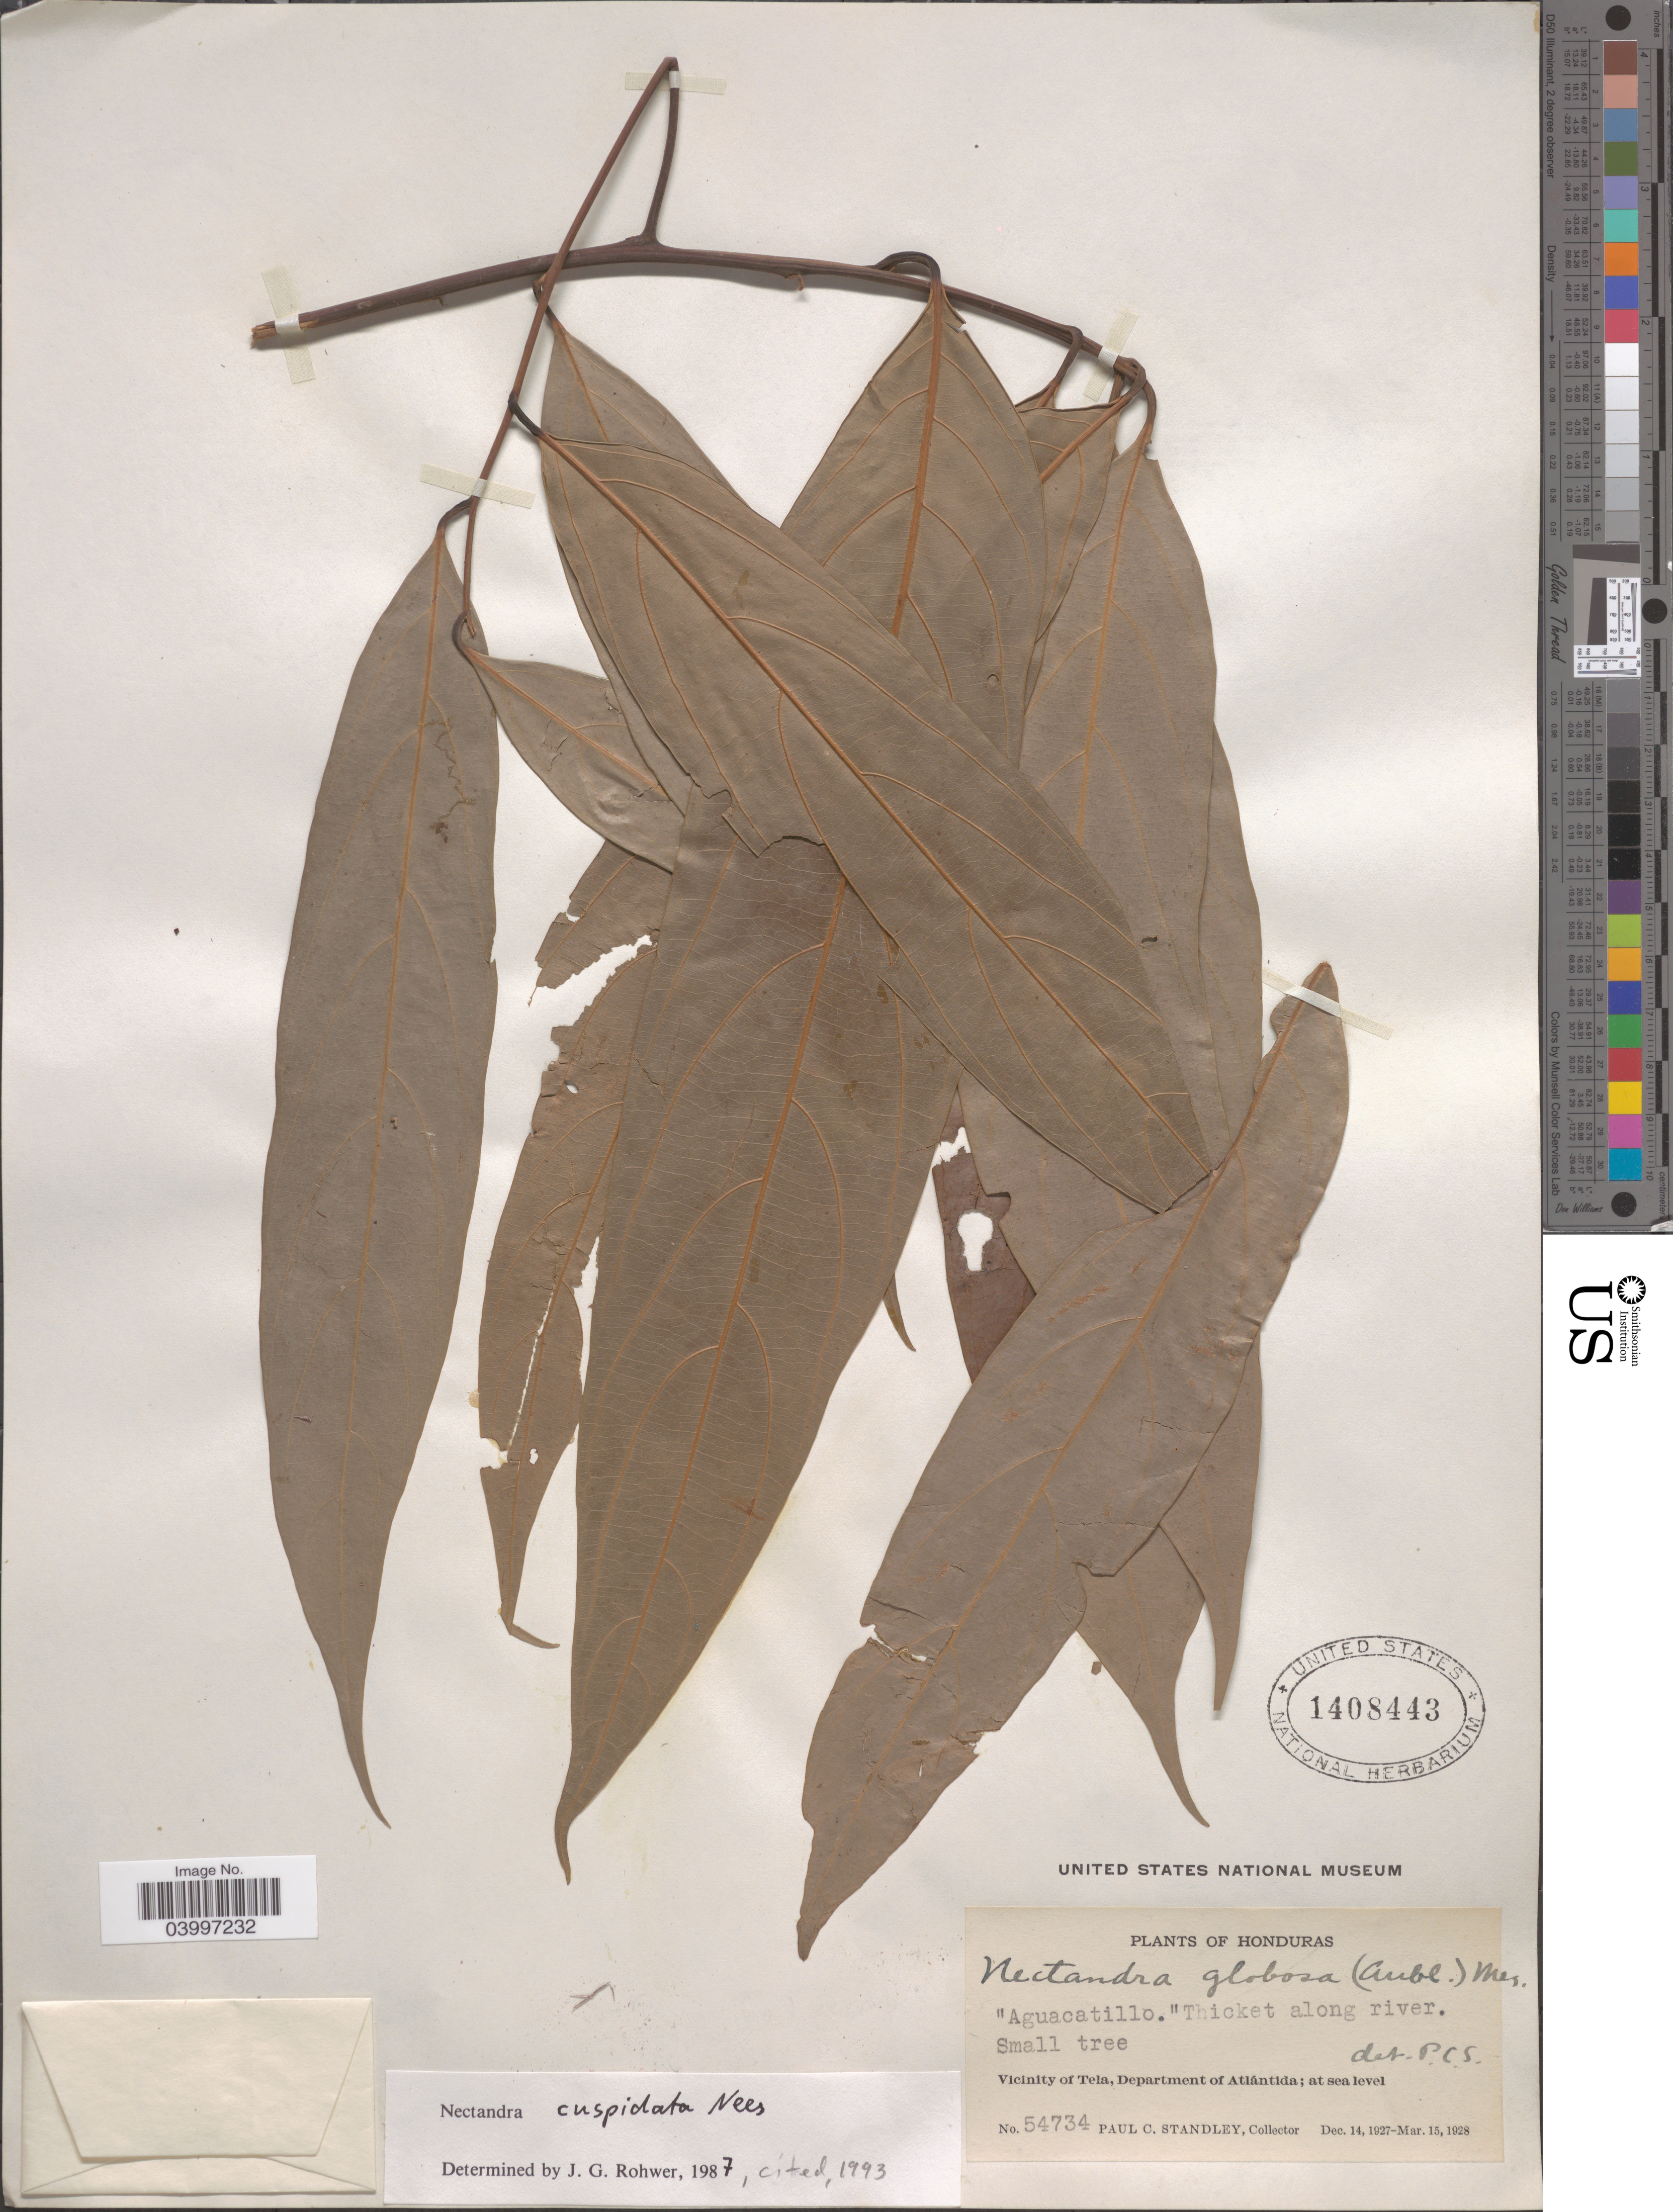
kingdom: Plantae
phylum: Tracheophyta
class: Magnoliopsida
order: Laurales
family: Lauraceae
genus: Nectandra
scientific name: Nectandra cuspidata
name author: Nees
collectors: P. C. Standley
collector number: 54734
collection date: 1927-12-14/1928-03-15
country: Honduras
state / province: Atlantida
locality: Vicinity of Tela, Department of Atlántida.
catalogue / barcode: US 1408443